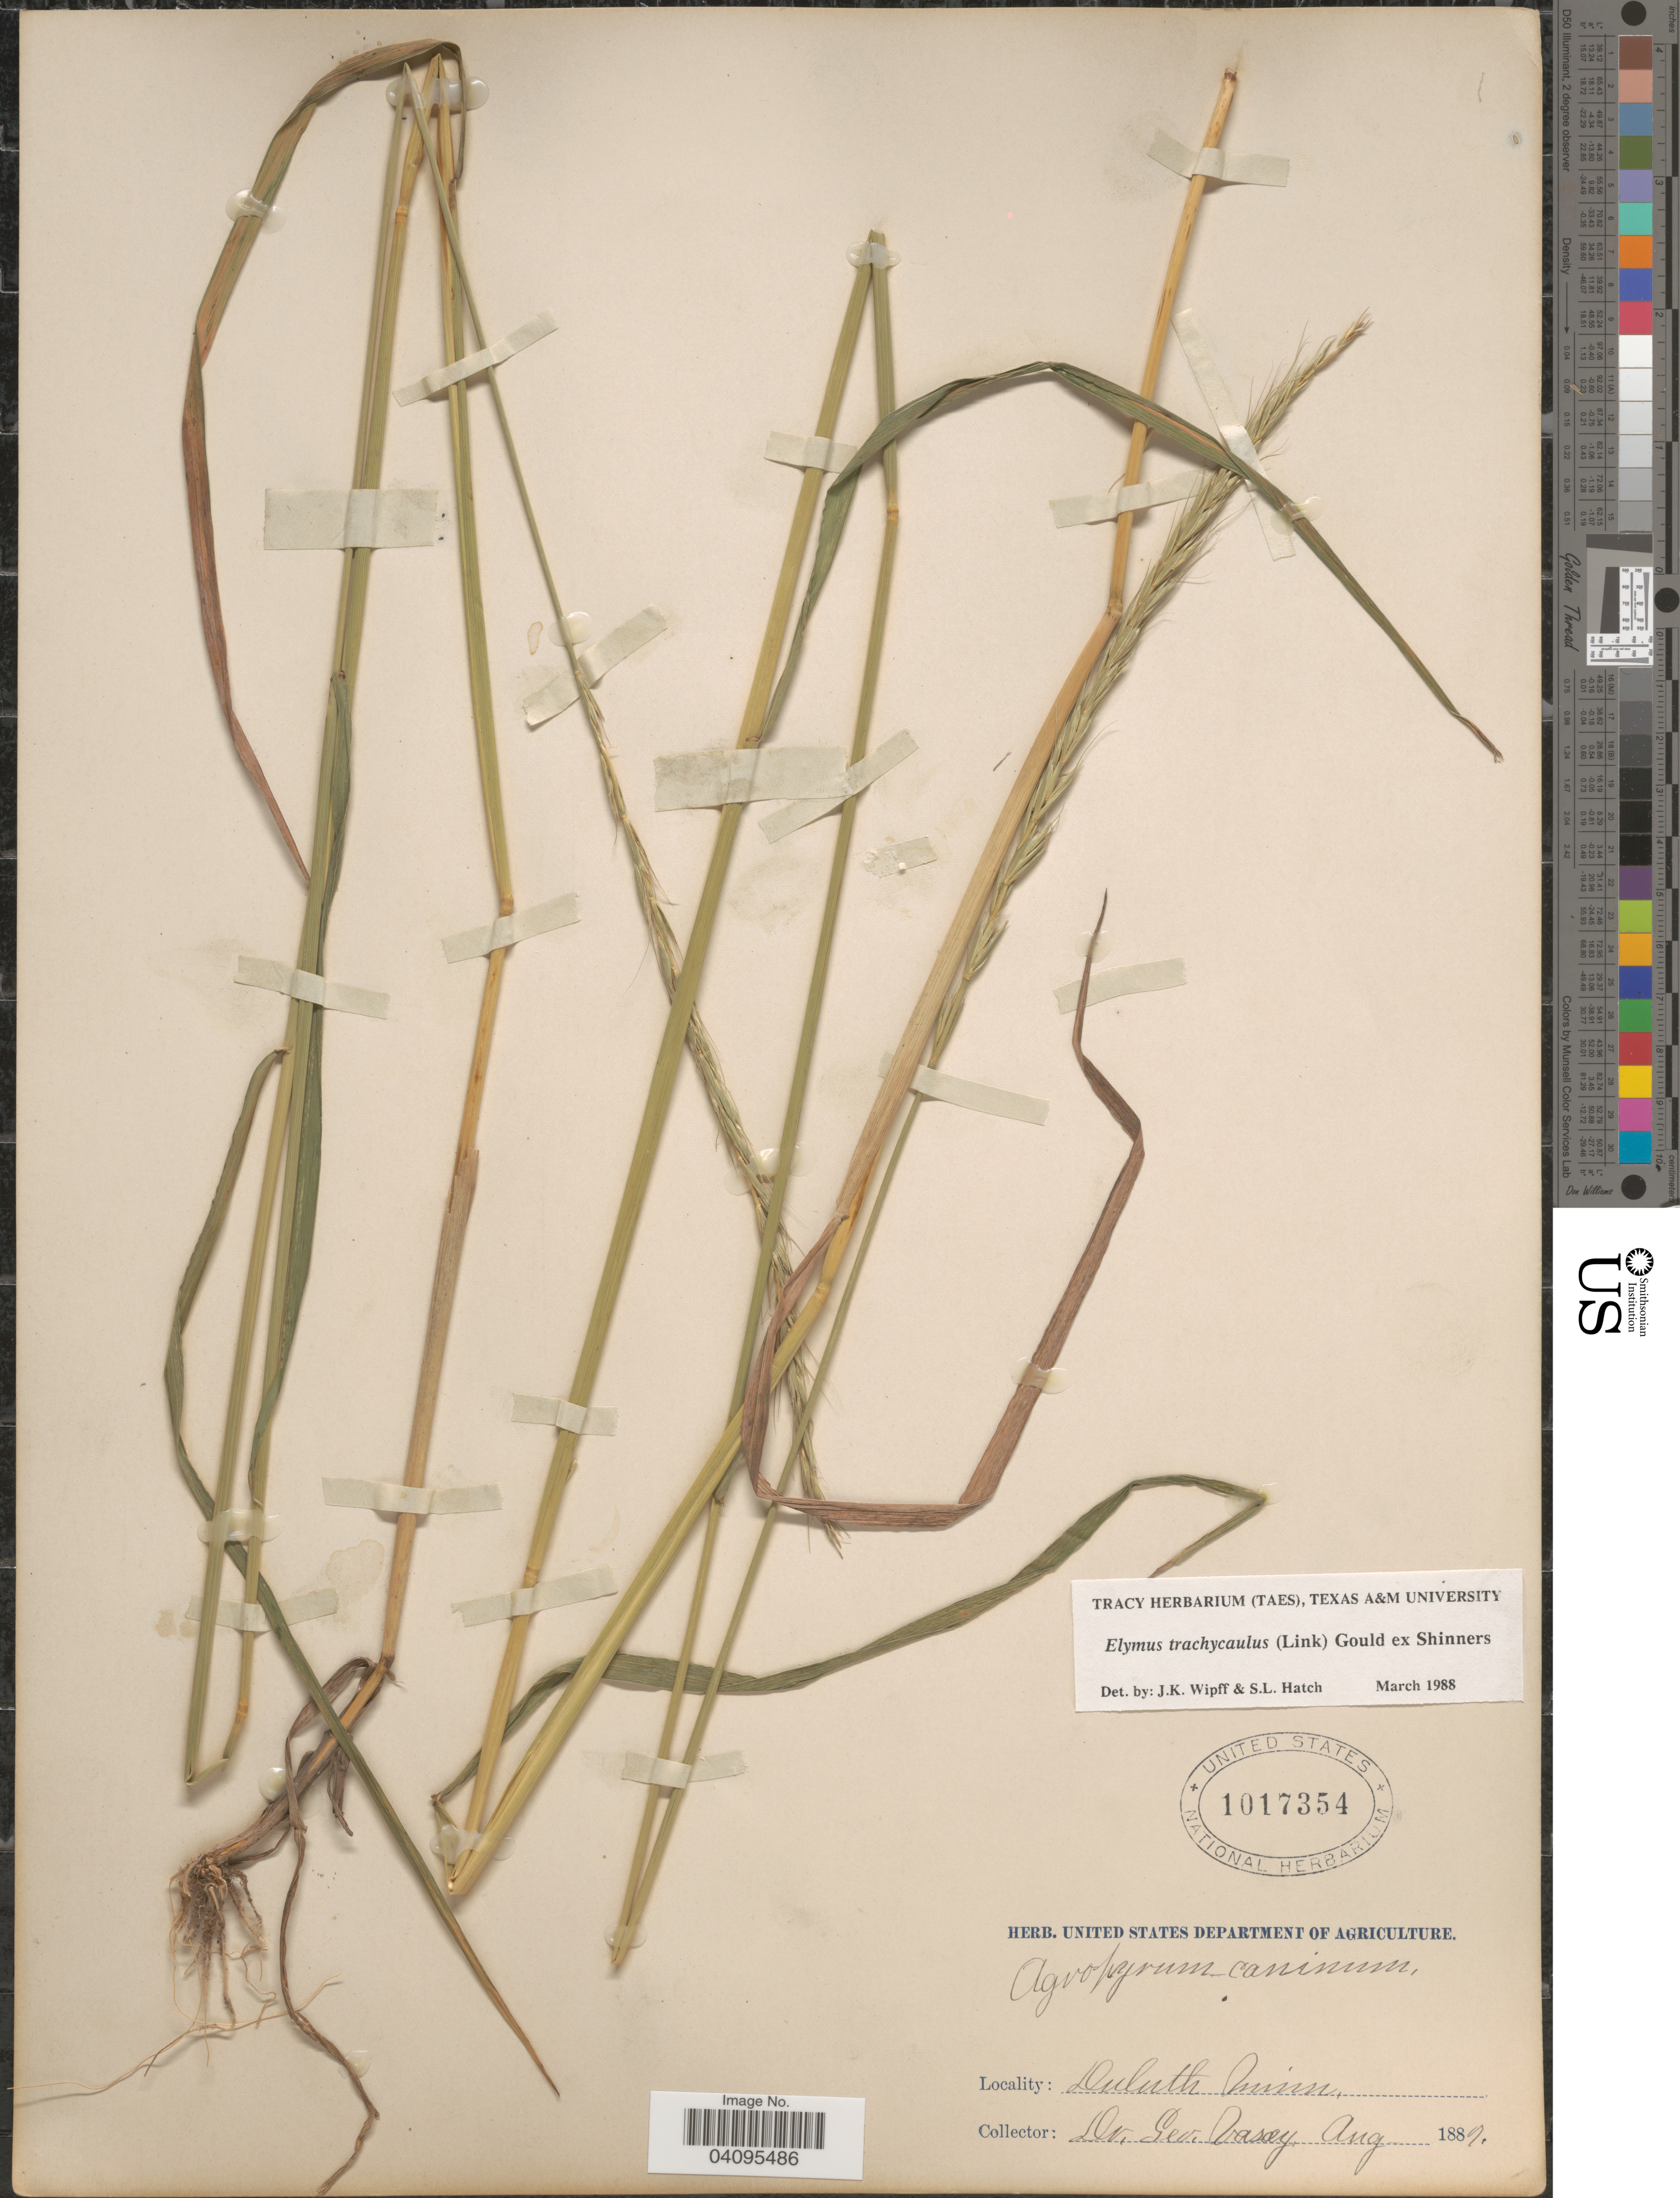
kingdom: Plantae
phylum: Tracheophyta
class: Liliopsida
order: Poales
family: Poaceae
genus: Elymus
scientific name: Elymus trachycaulus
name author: (Link) Gould ex Shinners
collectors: G. R. Vasey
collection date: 1887-08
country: United States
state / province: Minnesota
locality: Duluth.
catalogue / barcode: US 1017354